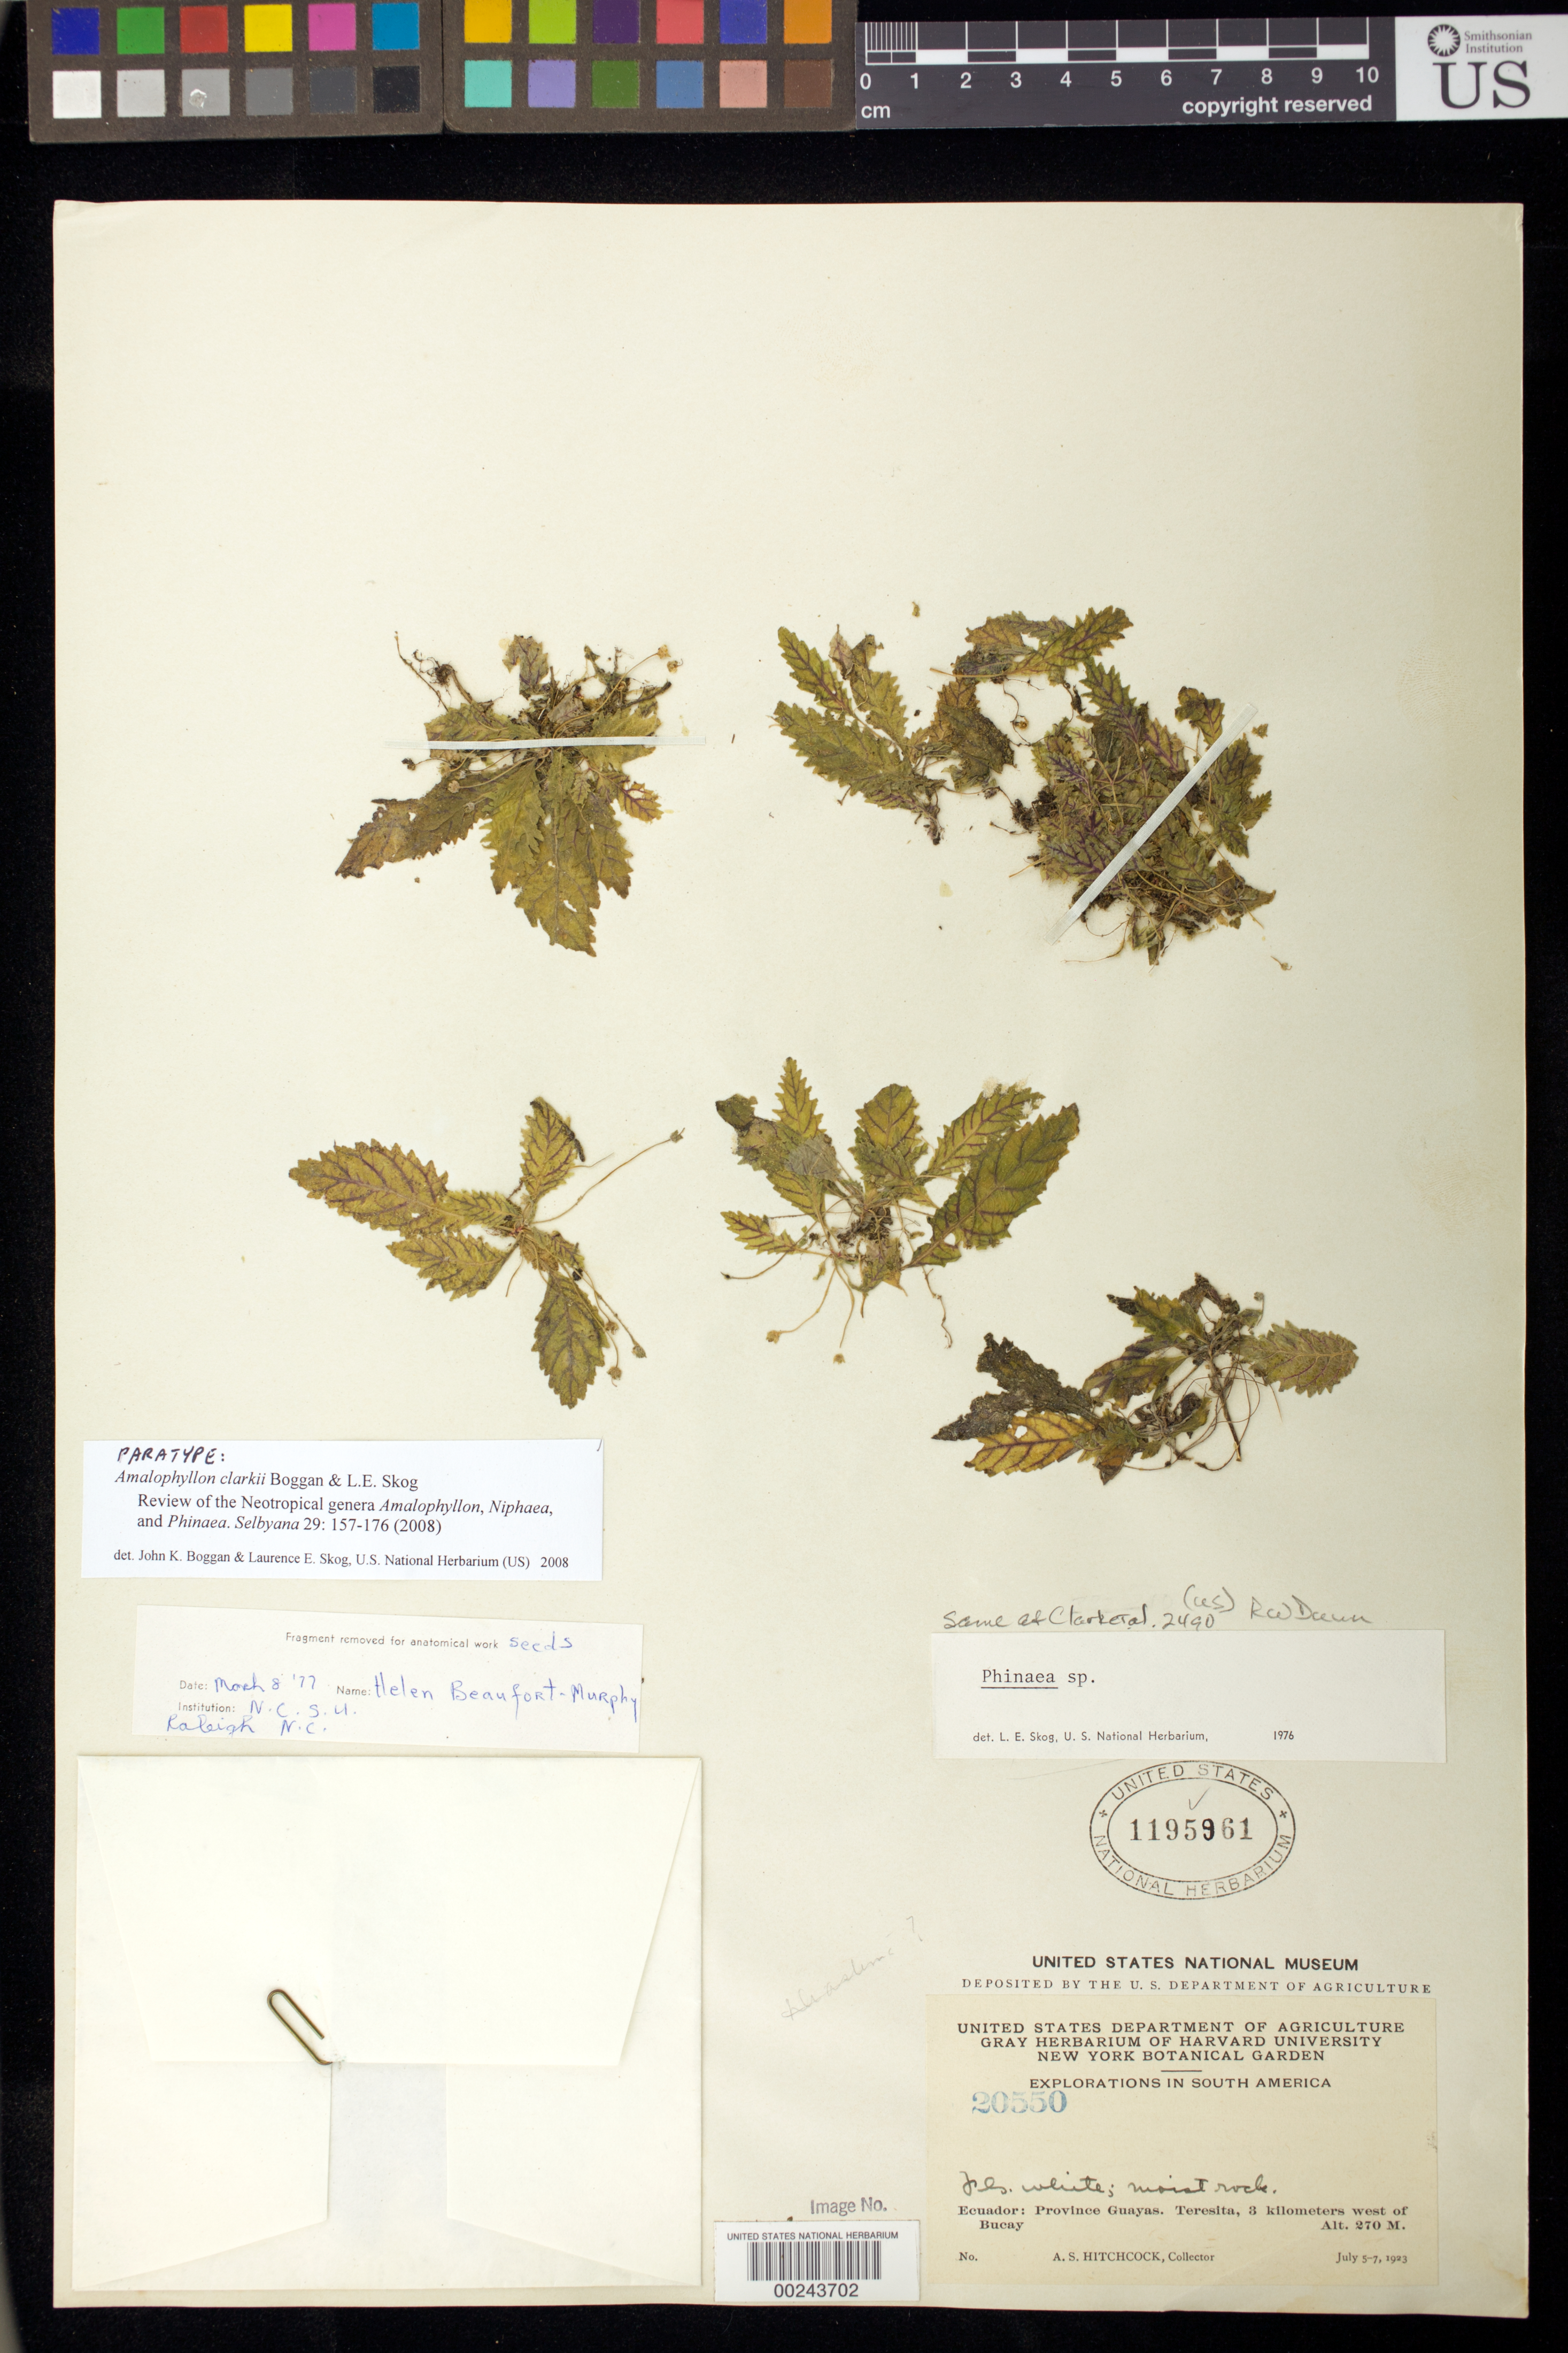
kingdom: Plantae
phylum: Tracheophyta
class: Magnoliopsida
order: Lamiales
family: Gesneriaceae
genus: Amalophyllon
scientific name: Amalophyllon clarkii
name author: Boggan & L.E. Skog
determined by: Boggan, J. K.; Skog, L. E.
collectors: A. S. Hitchcock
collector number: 20550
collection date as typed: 5-7 Jul 1923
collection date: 1923-07-05/1923-07-07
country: Ecuador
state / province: Guayas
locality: Teresita, 3 km W of Bucay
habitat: Moist rock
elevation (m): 270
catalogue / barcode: US 1195961